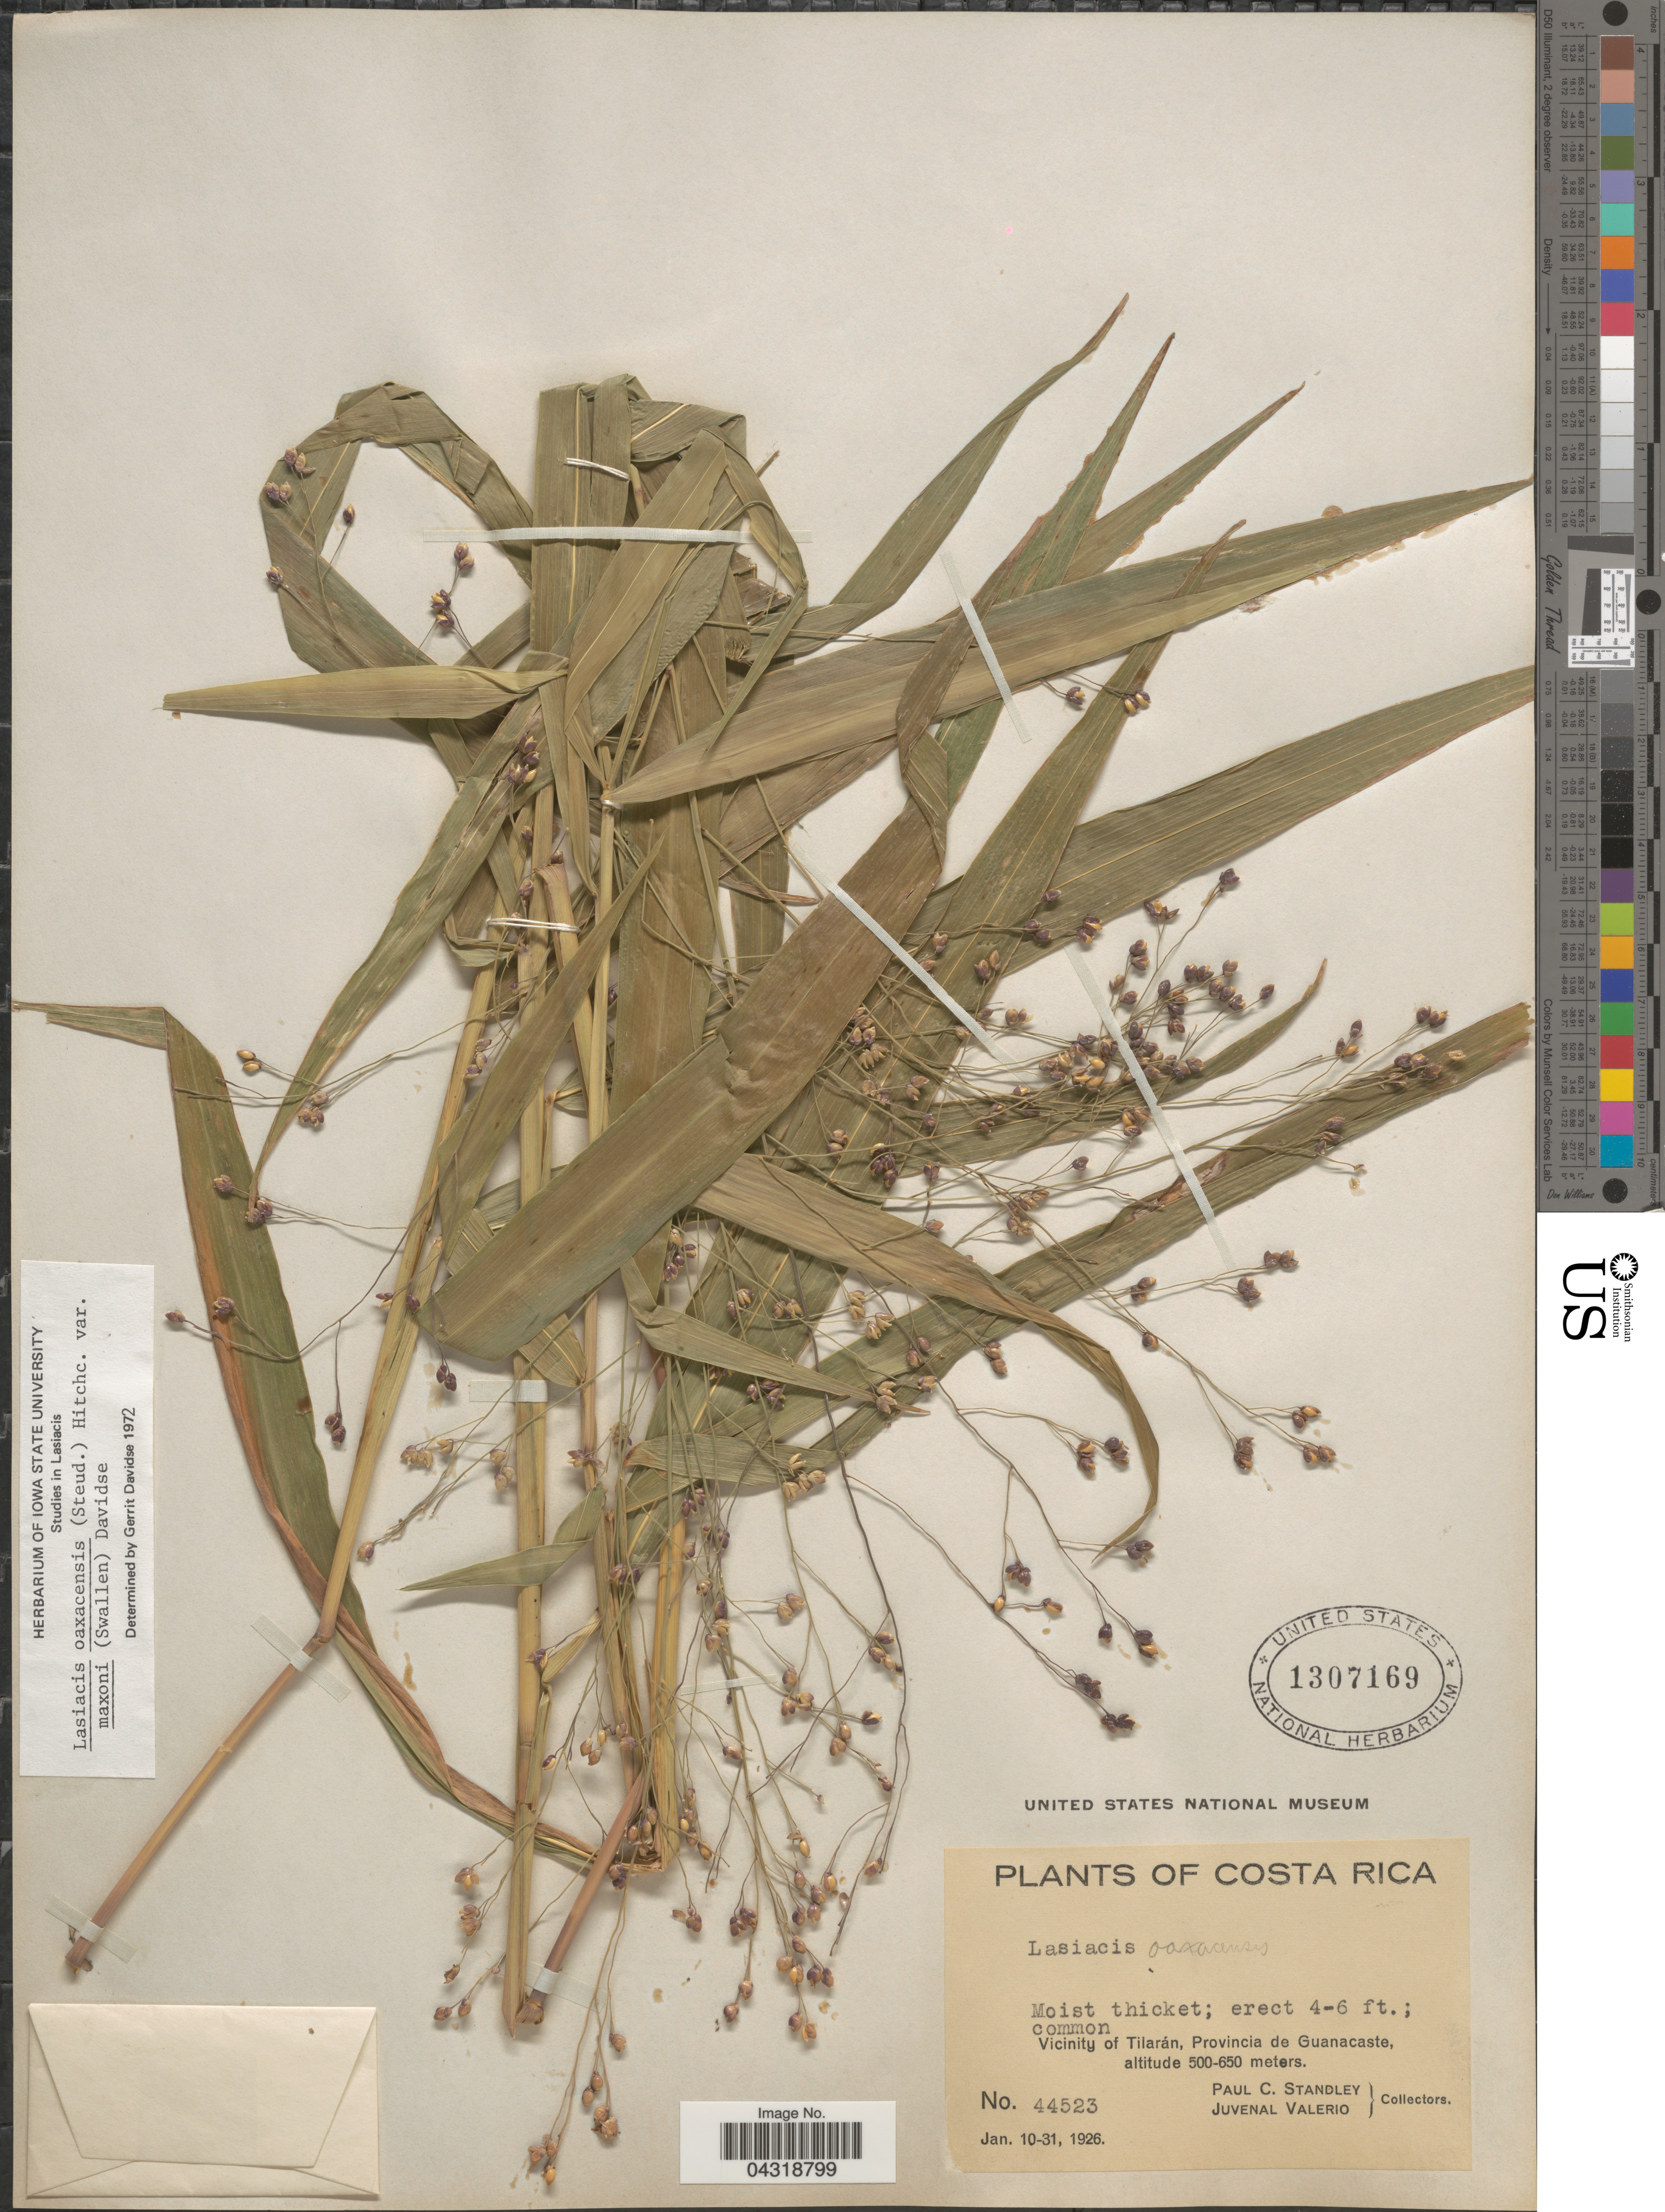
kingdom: Plantae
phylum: Tracheophyta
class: Liliopsida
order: Poales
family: Poaceae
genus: Lasiacis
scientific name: Lasiacis oaxacensis var. maxonii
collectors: P. C. Standley & J. Valerio R.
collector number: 44523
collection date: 1926-01-10/1926-01-31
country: Costa Rica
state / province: Guanacaste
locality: Vicinity of Tilarán.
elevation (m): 500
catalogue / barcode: US 1307169